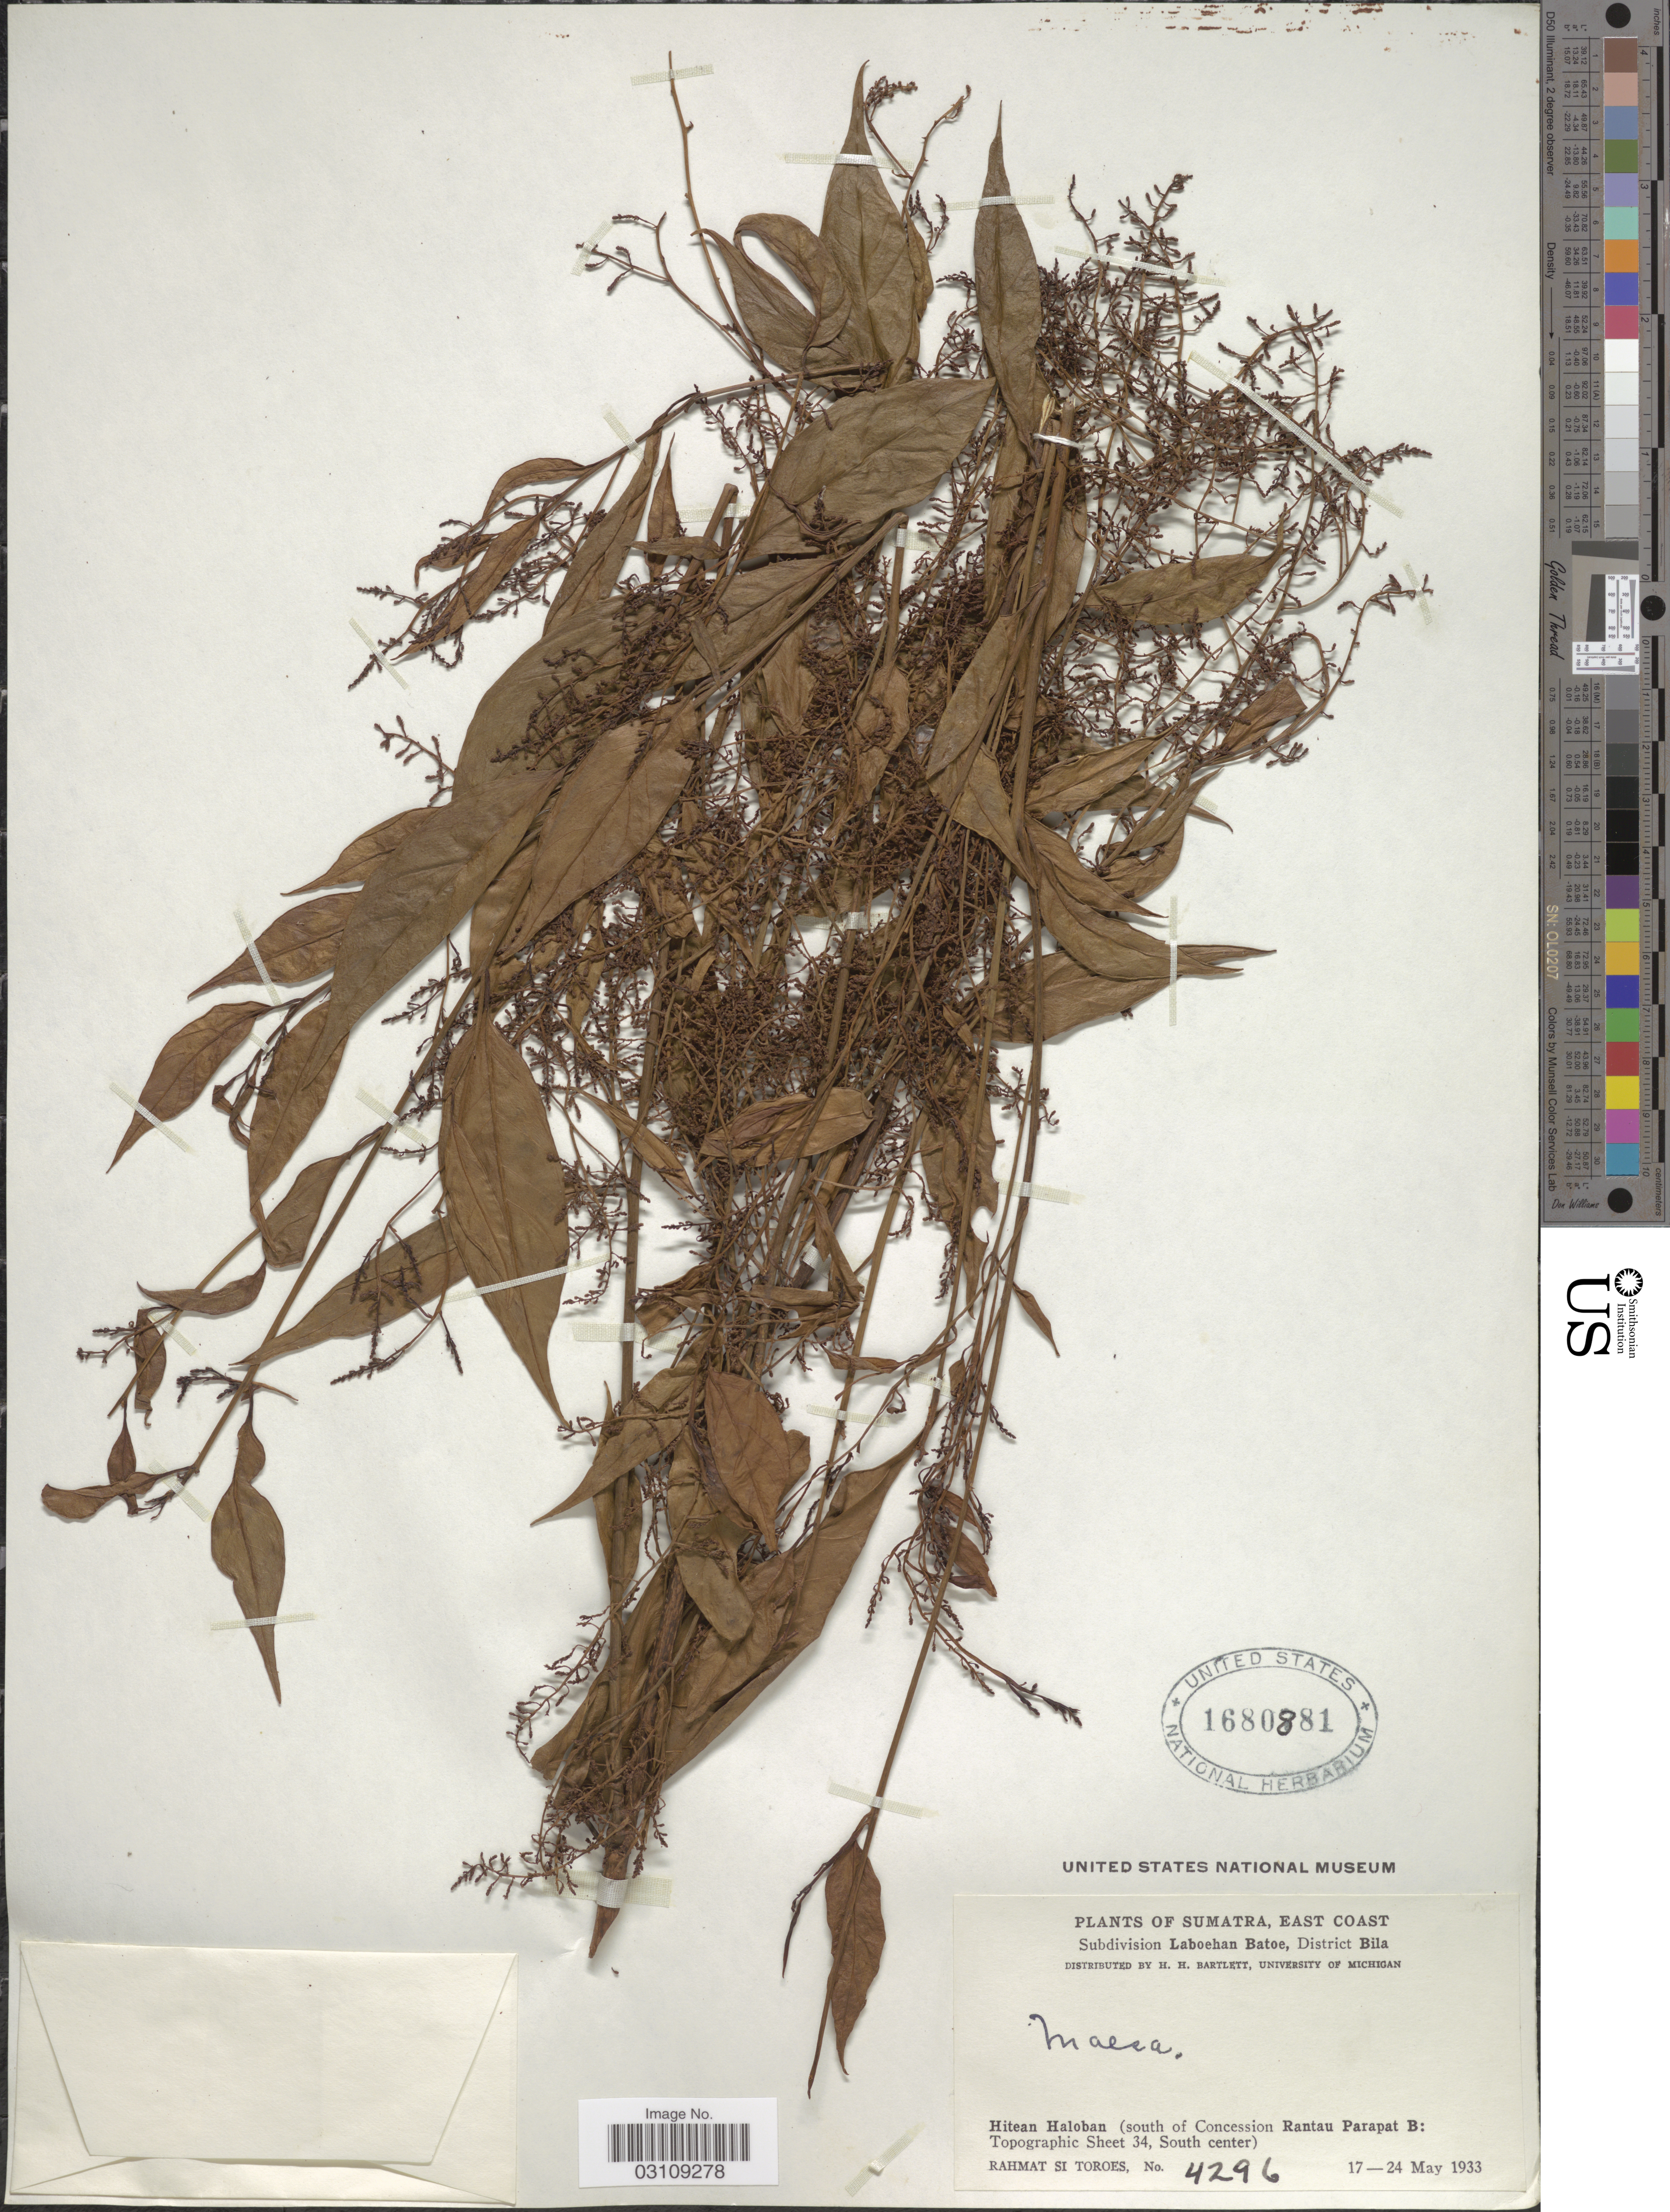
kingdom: Plantae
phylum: Tracheophyta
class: Magnoliopsida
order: Ericales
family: Primulaceae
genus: Maesa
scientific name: Maesa ramentacea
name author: (Roxb.) A. DC.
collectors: Rahmat Si Boeea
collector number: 4296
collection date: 1933-05-17/1933-05-24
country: Indonesia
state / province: Sumatra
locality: East Coast. Subdivision Laboehan Batoe, District Bila. Hitean Haloban (south of Concession Rantau Parapat B: Topographic Sheet 34, South center).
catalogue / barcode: US 1680881